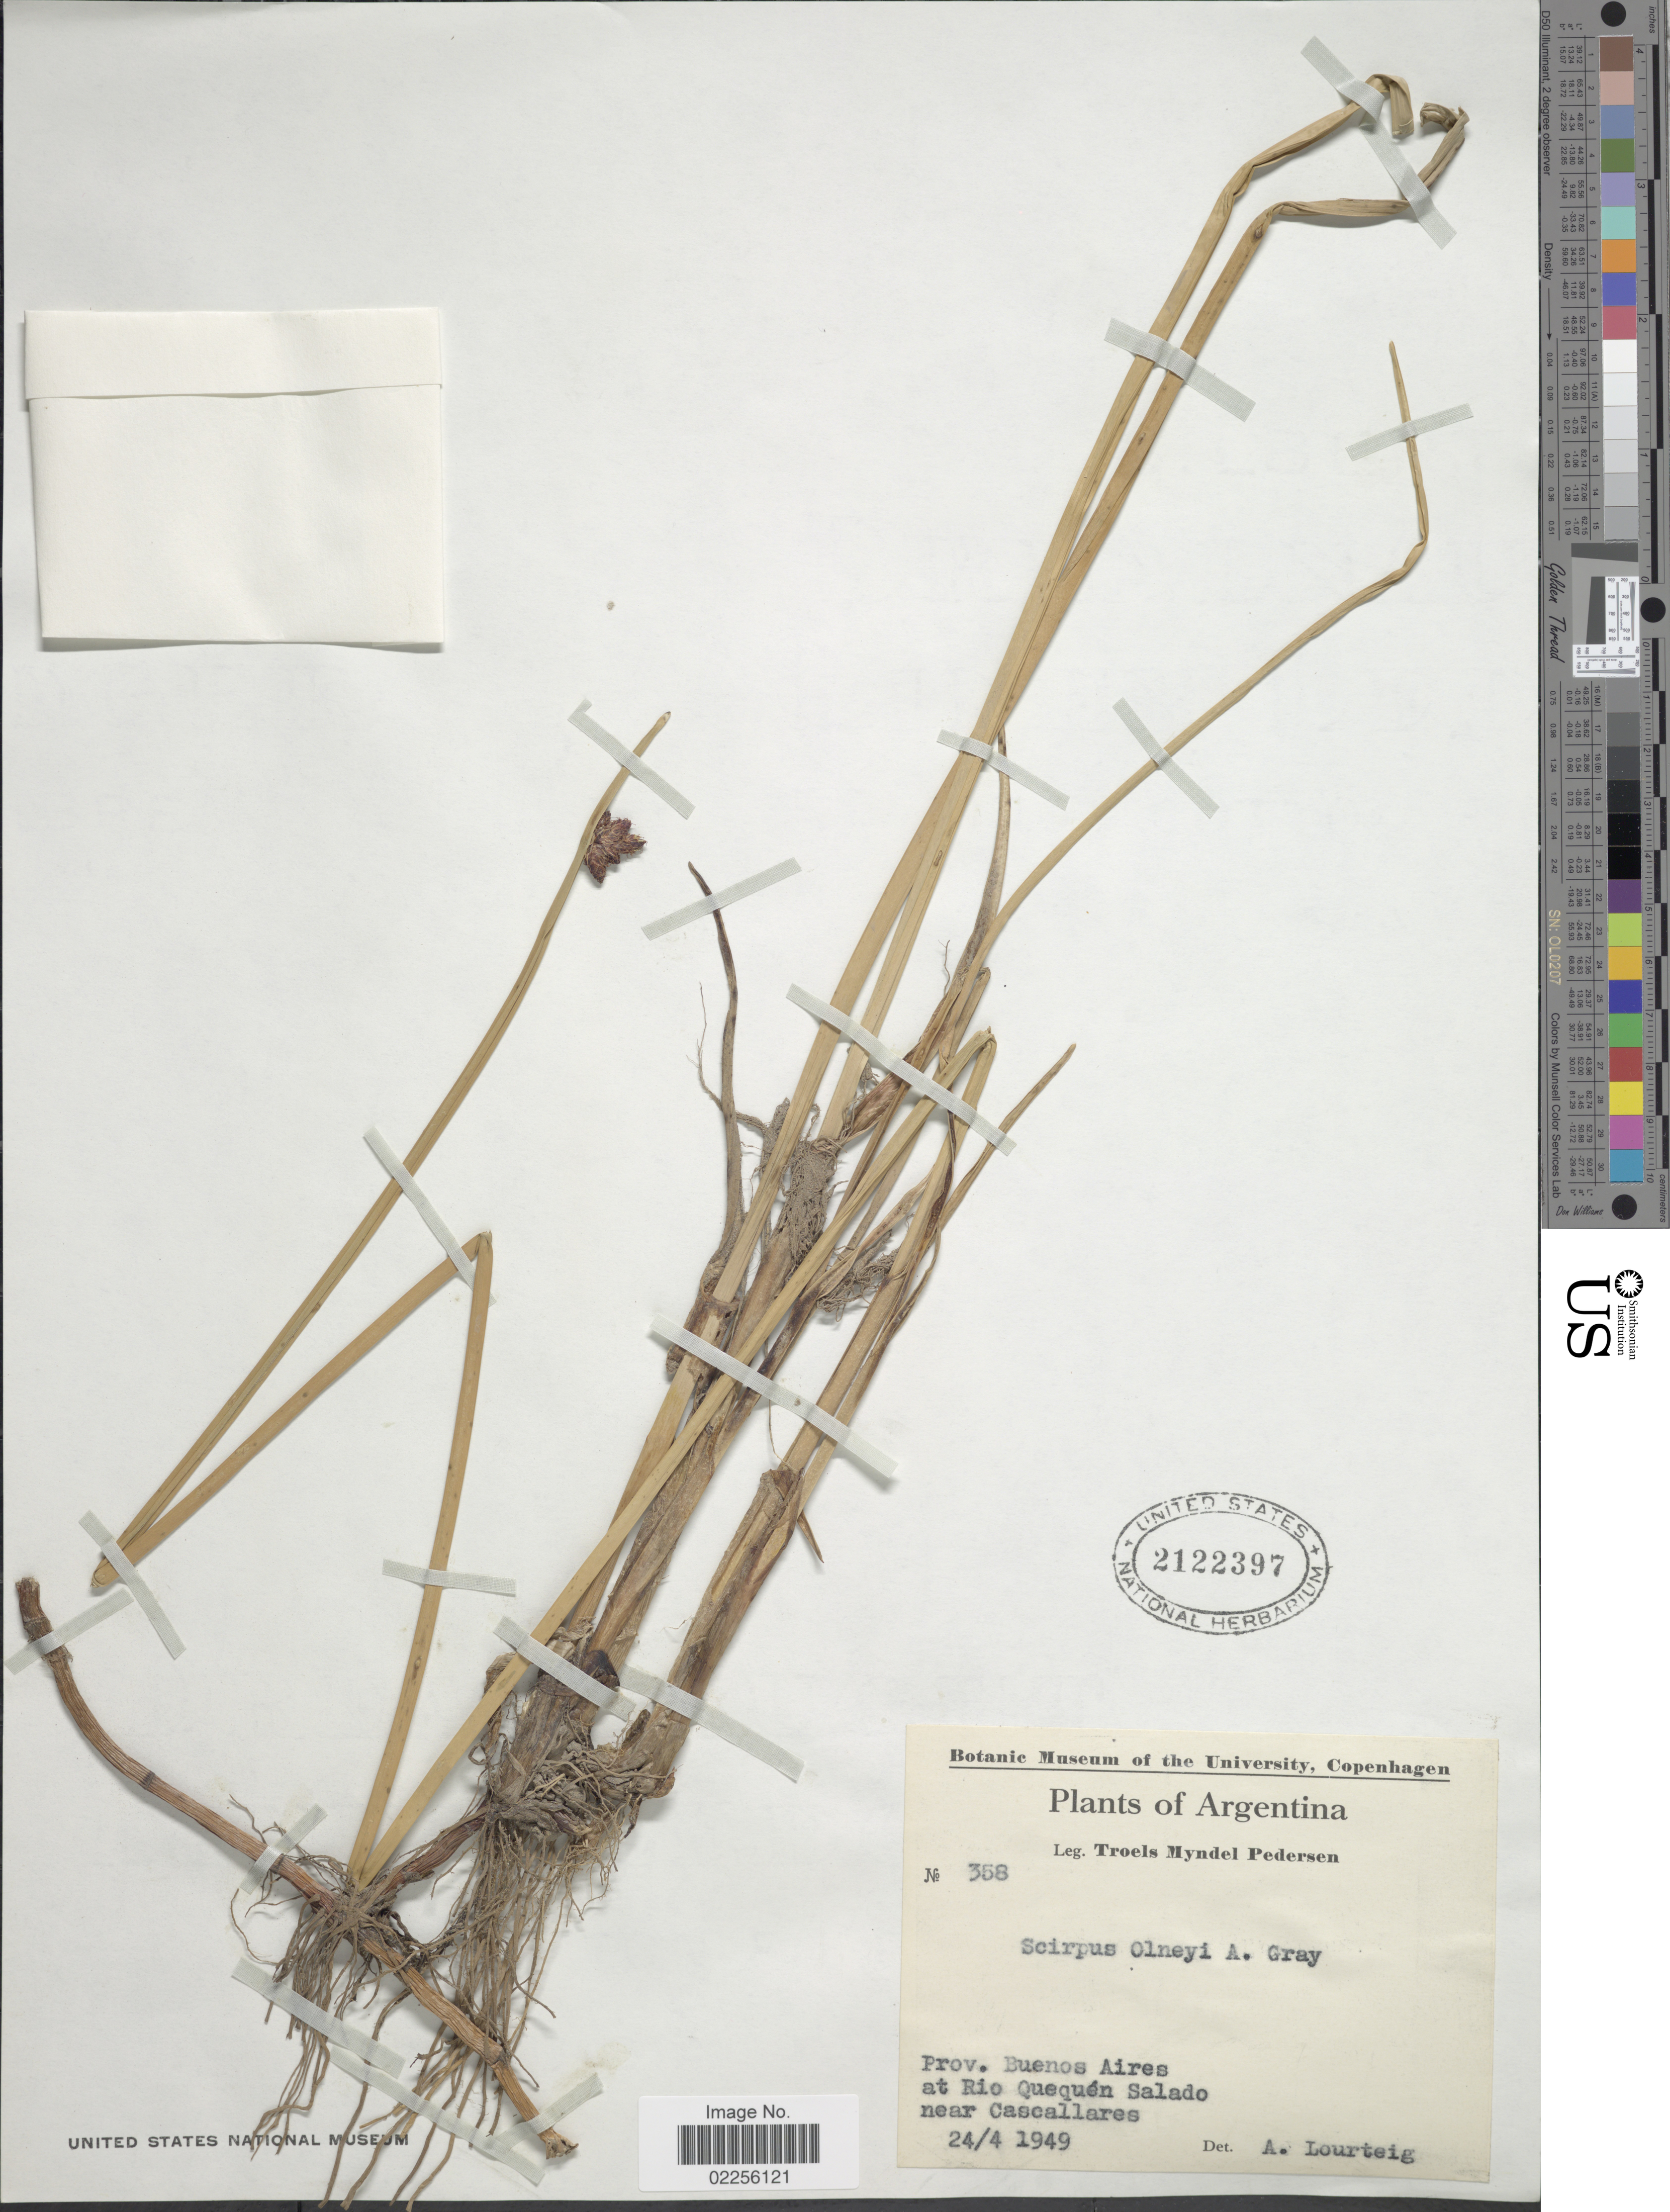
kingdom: Plantae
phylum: Tracheophyta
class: Liliopsida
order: Poales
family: Cyperaceae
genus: Schoenoplectus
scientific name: Schoenoplectus americanus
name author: (Pers.) Volkart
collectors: T. Pederson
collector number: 358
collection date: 1949-04-24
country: Argentina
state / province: Buenos Aires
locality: At Rio Quequén Salado near Cascallares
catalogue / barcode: US 2122397